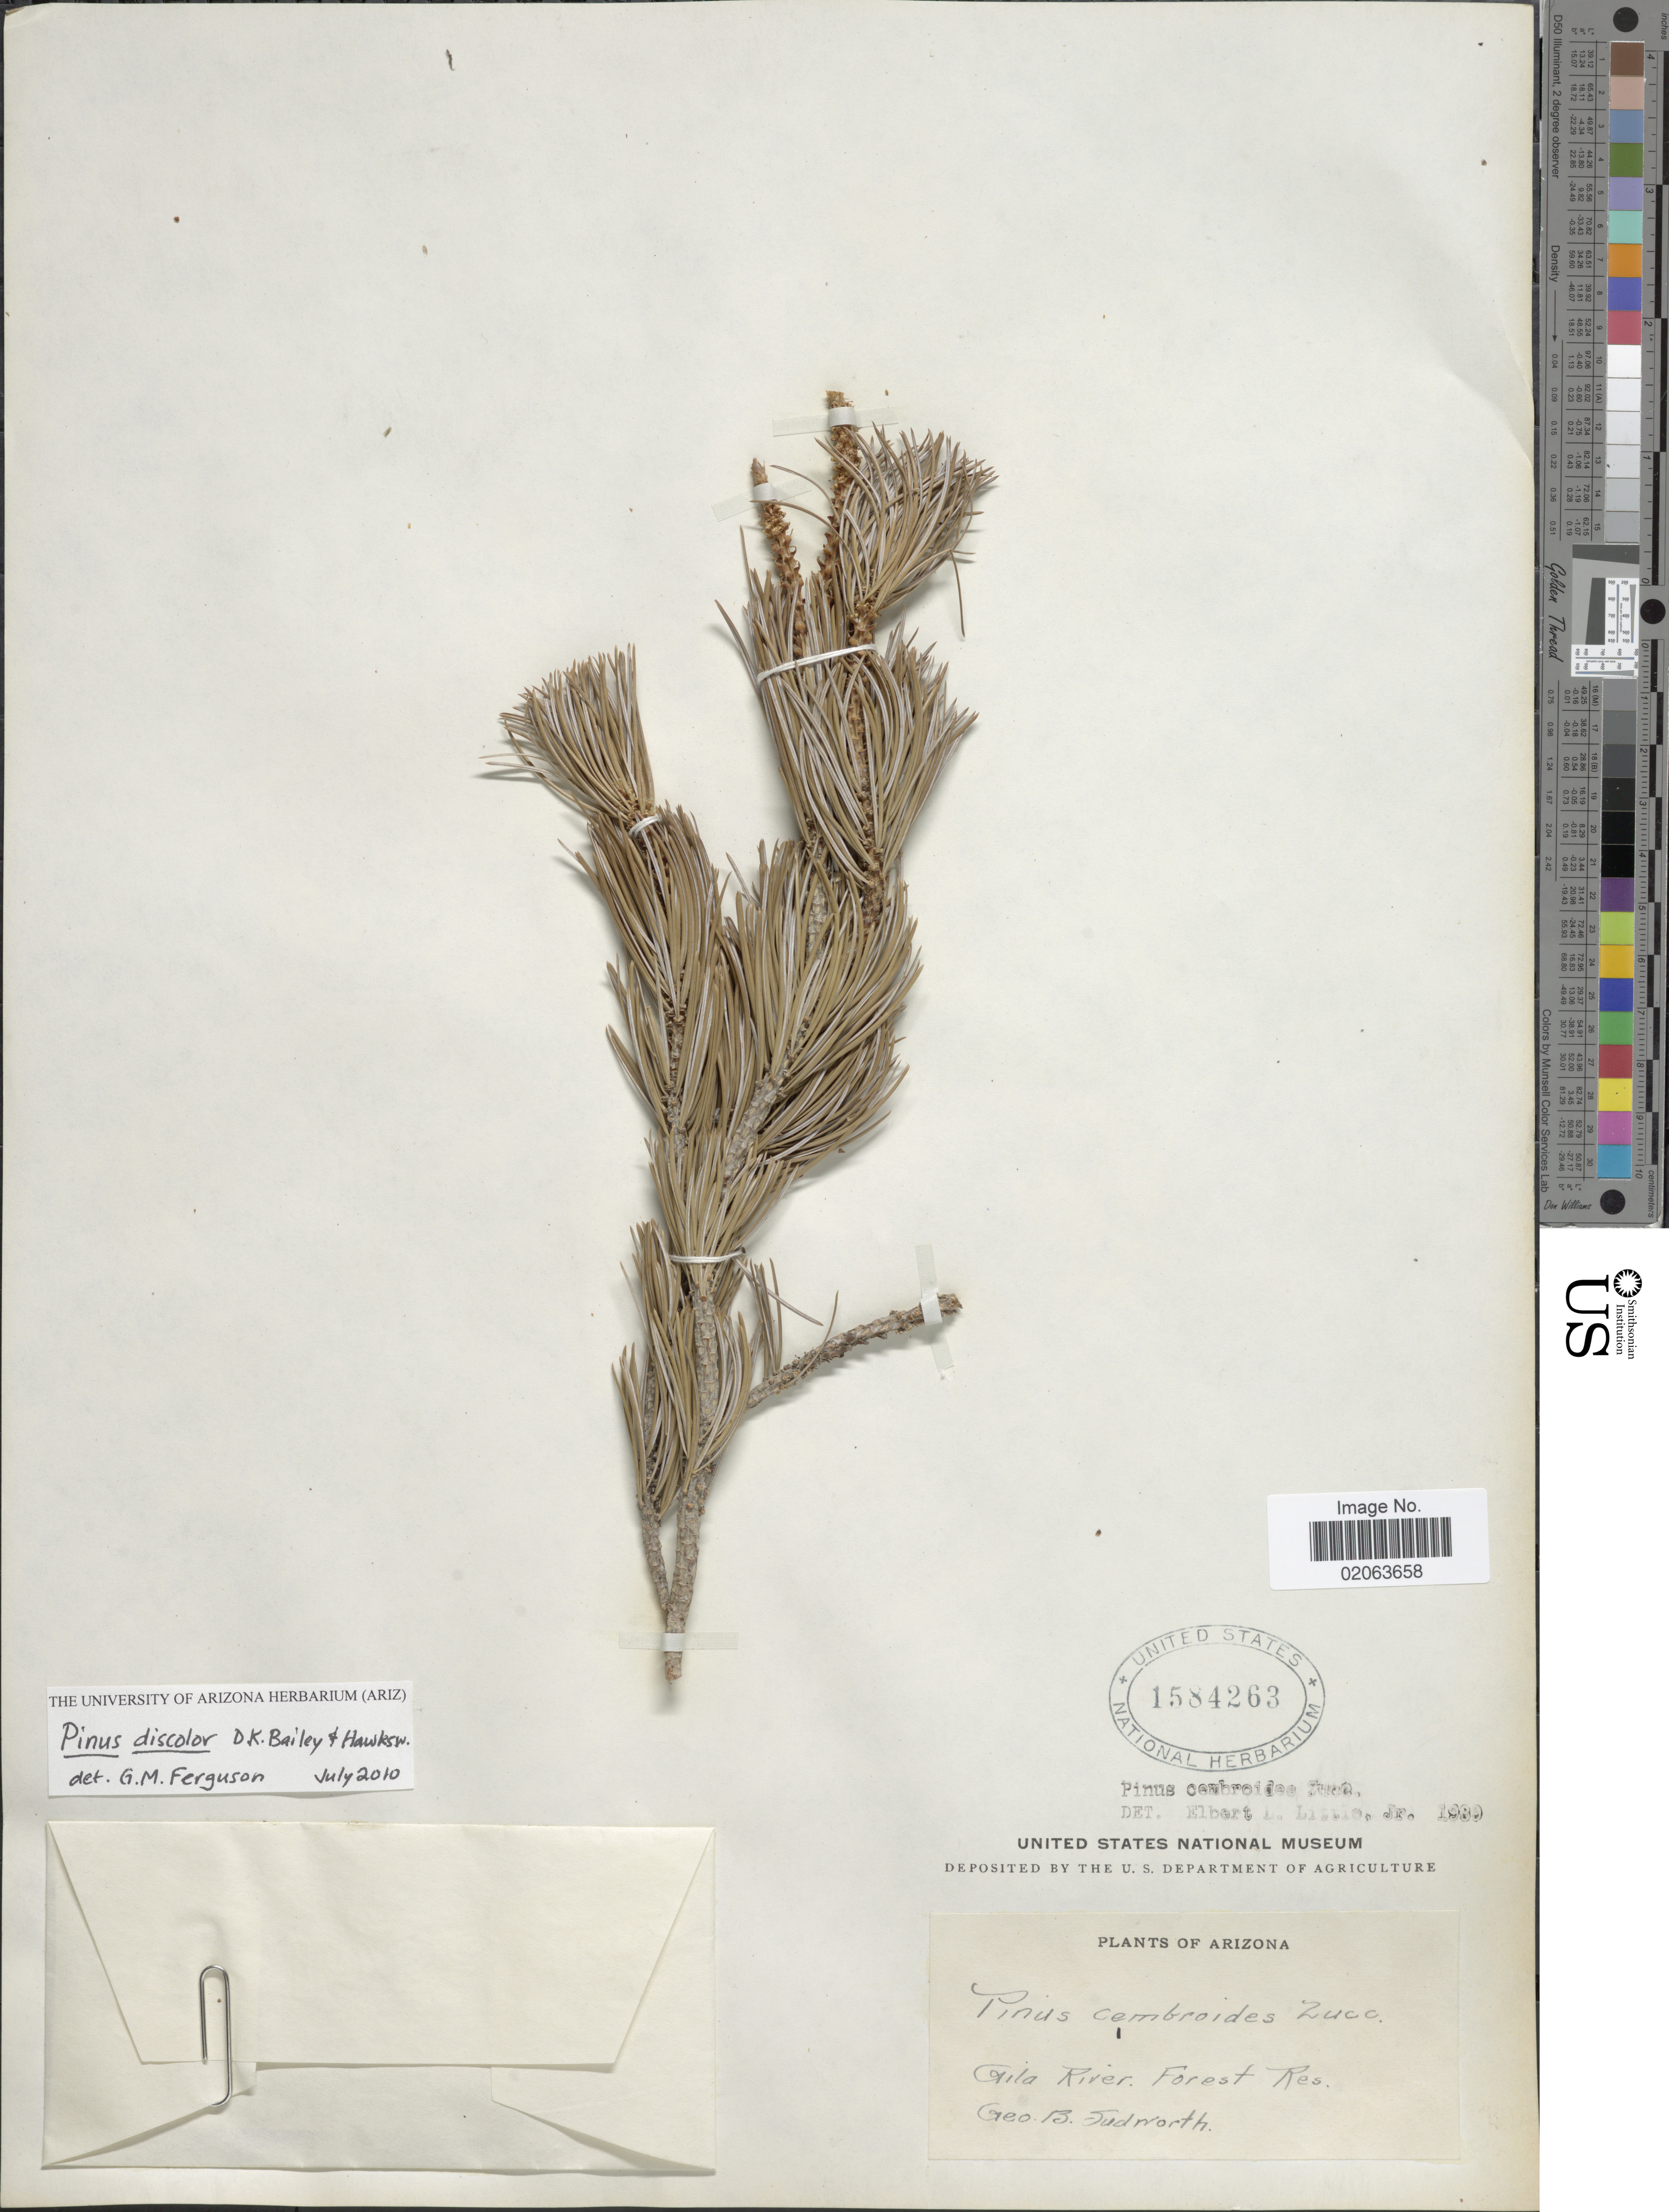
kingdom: Plantae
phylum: Tracheophyta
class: Pinopsida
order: Pinales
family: Pinaceae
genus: Pinus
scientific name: Pinus discolor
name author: D.K. Bailey & Hawksw.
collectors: G. B. Sudworth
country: United States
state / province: Arizona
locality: Gila River Forest Res.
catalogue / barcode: US 1584263